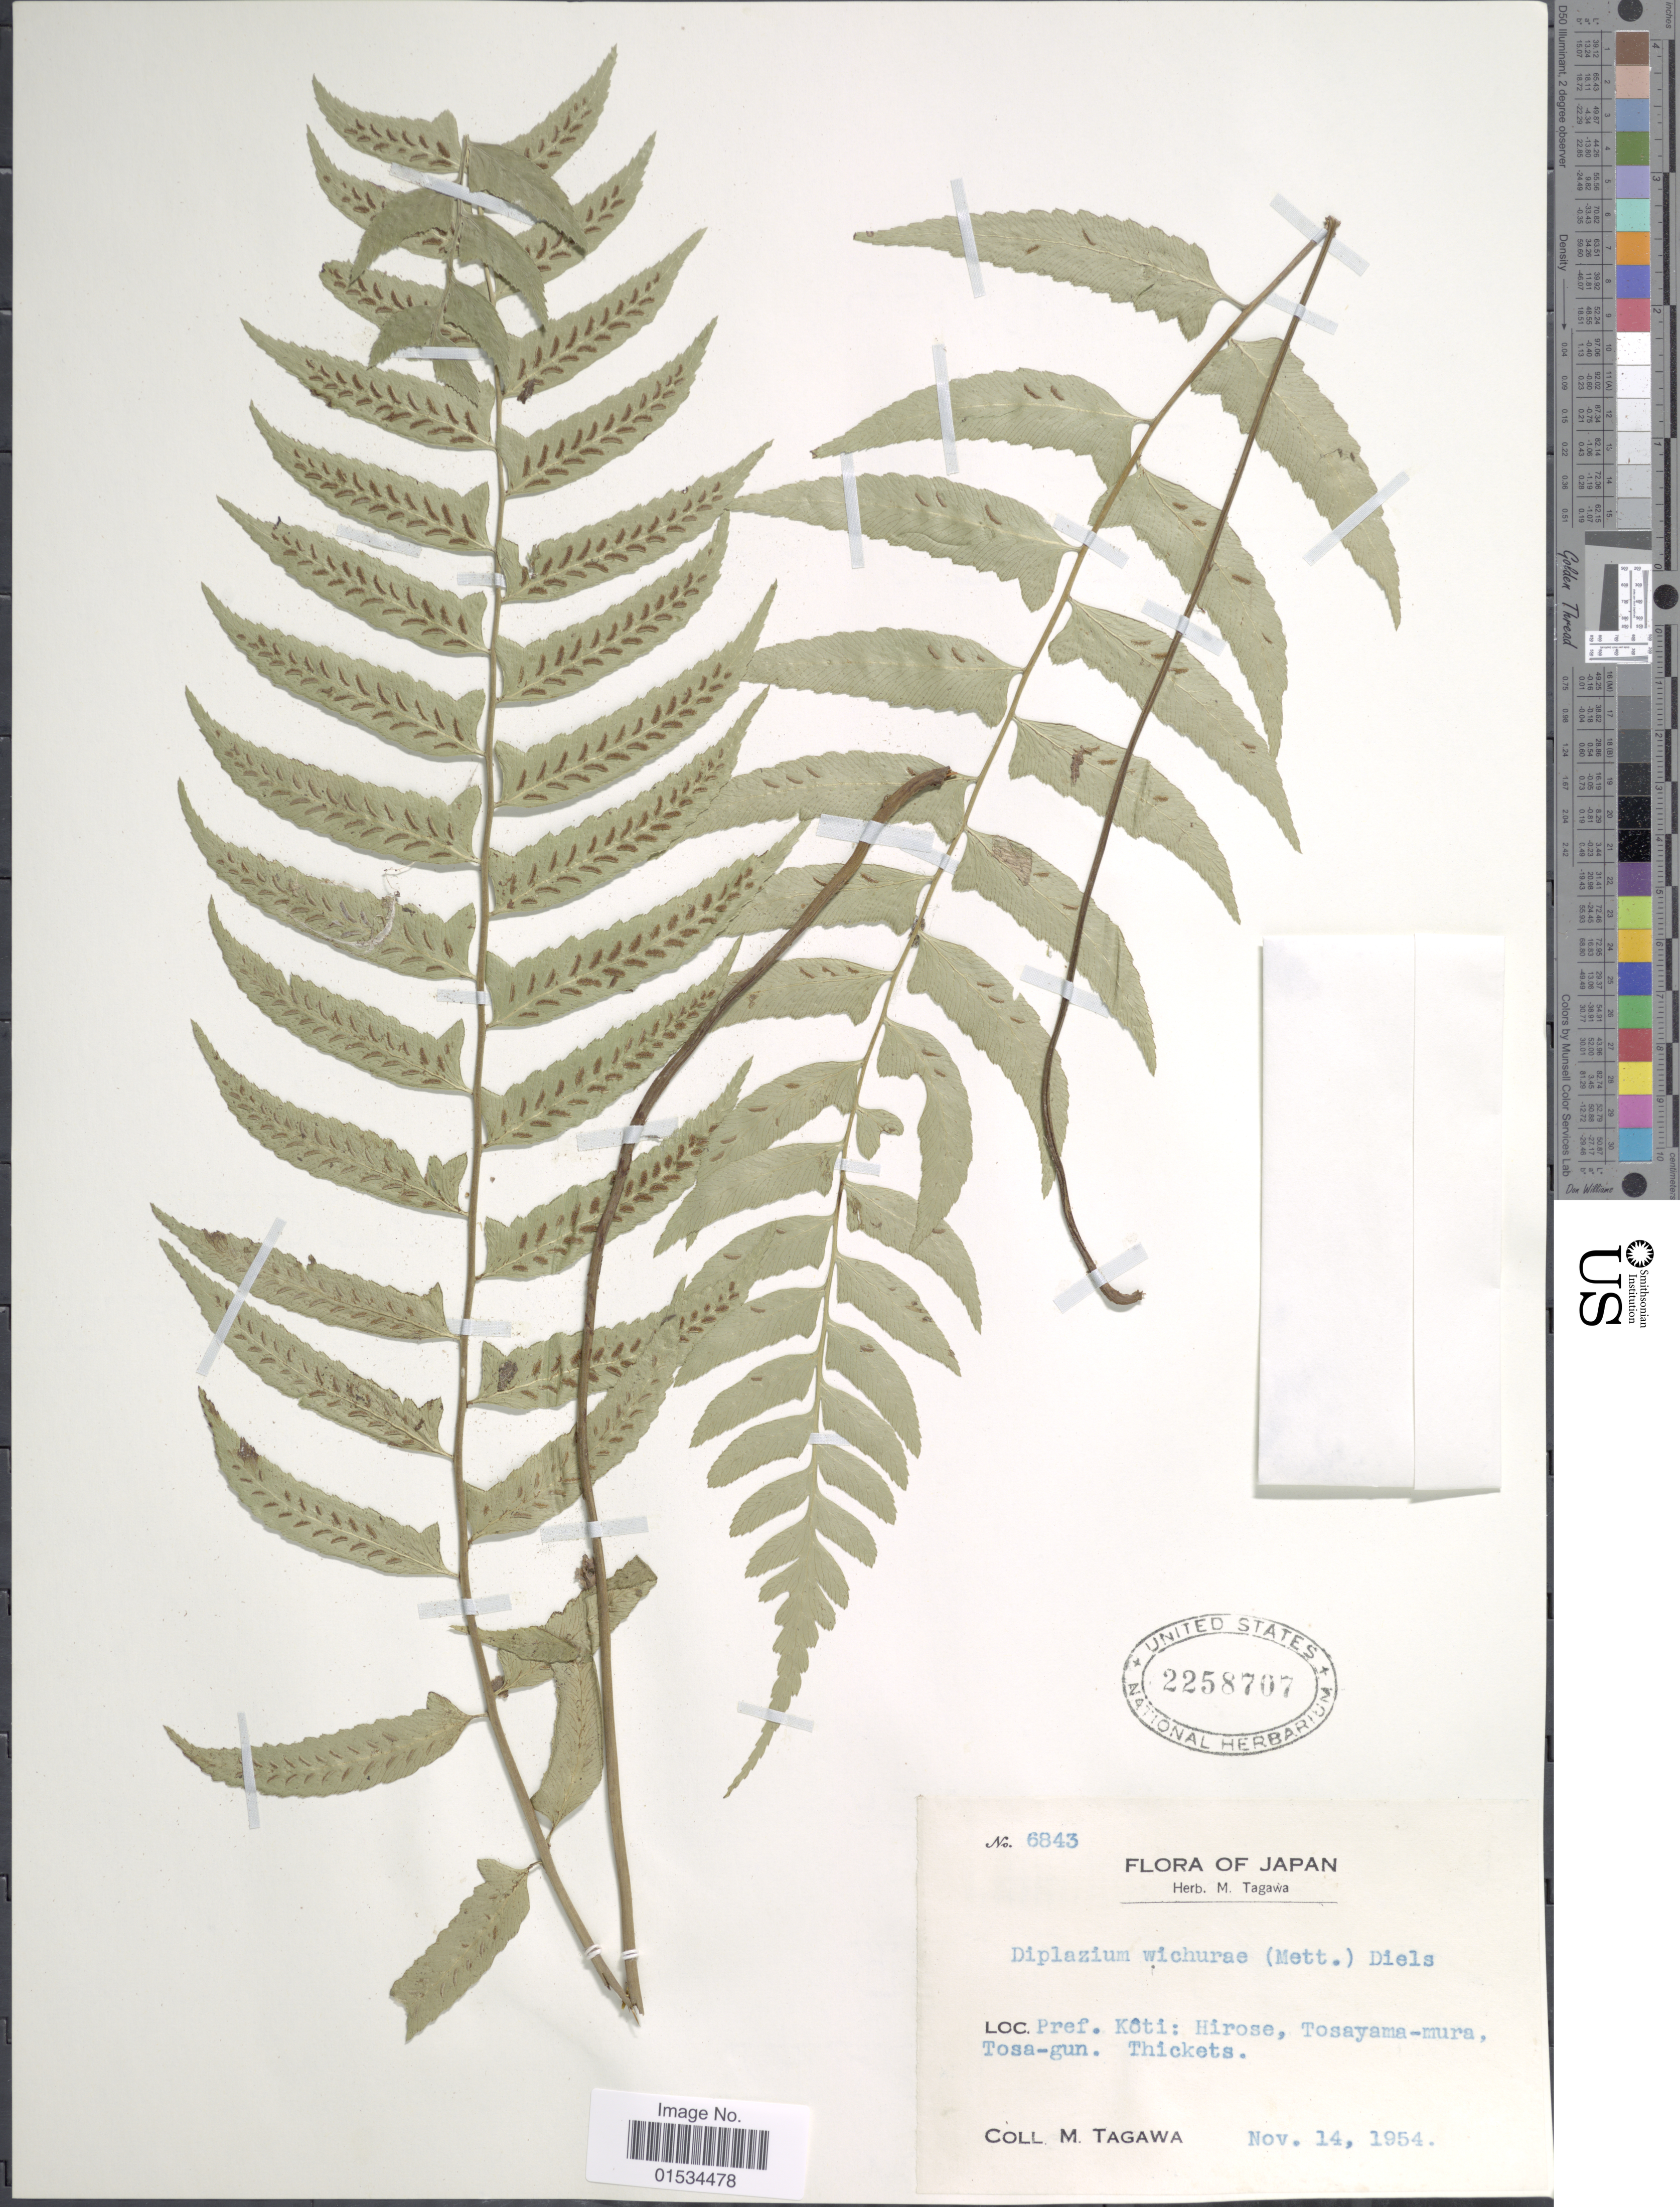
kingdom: Plantae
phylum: Tracheophyta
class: Polypodiopsida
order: Polypodiales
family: Athyriaceae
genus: Diplazium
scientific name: Diplazium wichurae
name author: (Mett.) Diels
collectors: M. Tagawa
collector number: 6843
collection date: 1954-11-14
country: Japan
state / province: Koti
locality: Hirose, Tosayama-mura, Tosa-gun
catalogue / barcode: US 2257807